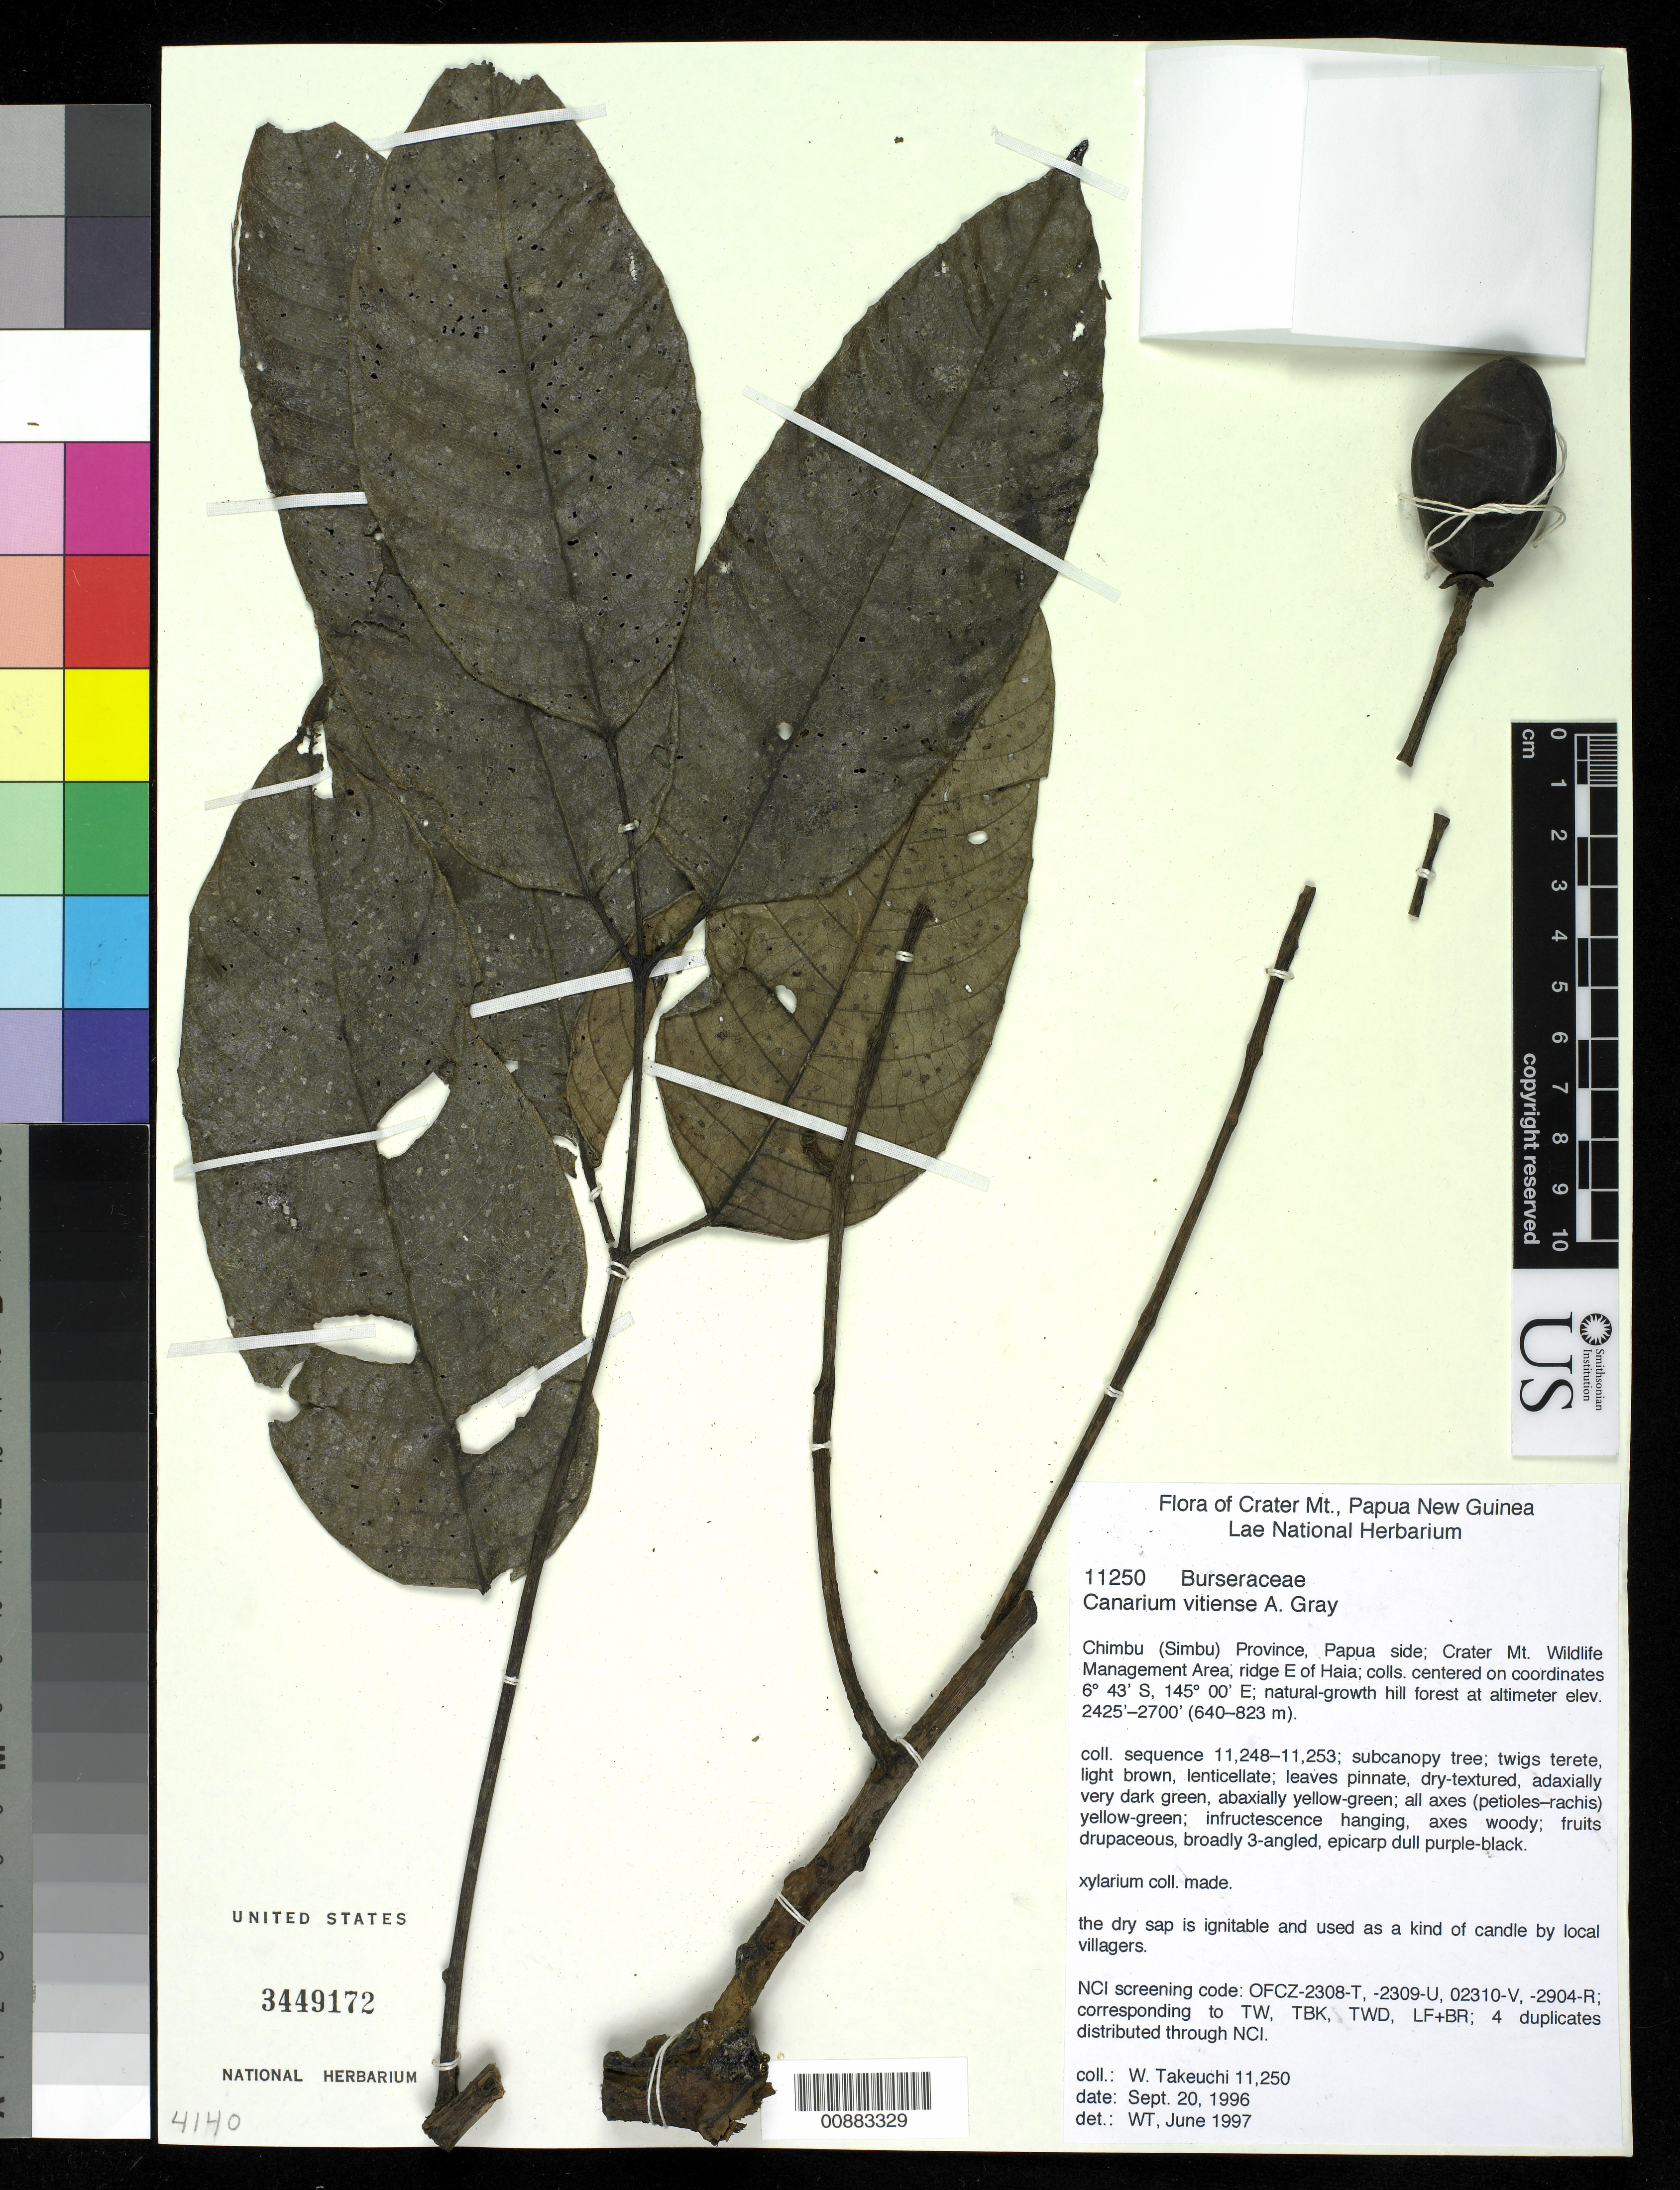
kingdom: Plantae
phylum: Tracheophyta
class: Magnoliopsida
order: Sapindales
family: Burseraceae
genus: Canarium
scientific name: Canarium vitiense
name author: A. Gray in Wilkes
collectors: W. N. Takeuchi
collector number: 11250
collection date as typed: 20 Sep 1996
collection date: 1996-09-20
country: Papua New Guinea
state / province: Chimbu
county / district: Goroka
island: New Guinea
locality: Crater Mt. Wildlife Management Area, ridge E. of Haia.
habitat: Natural -growth hill forest .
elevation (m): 640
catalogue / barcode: US 3449172